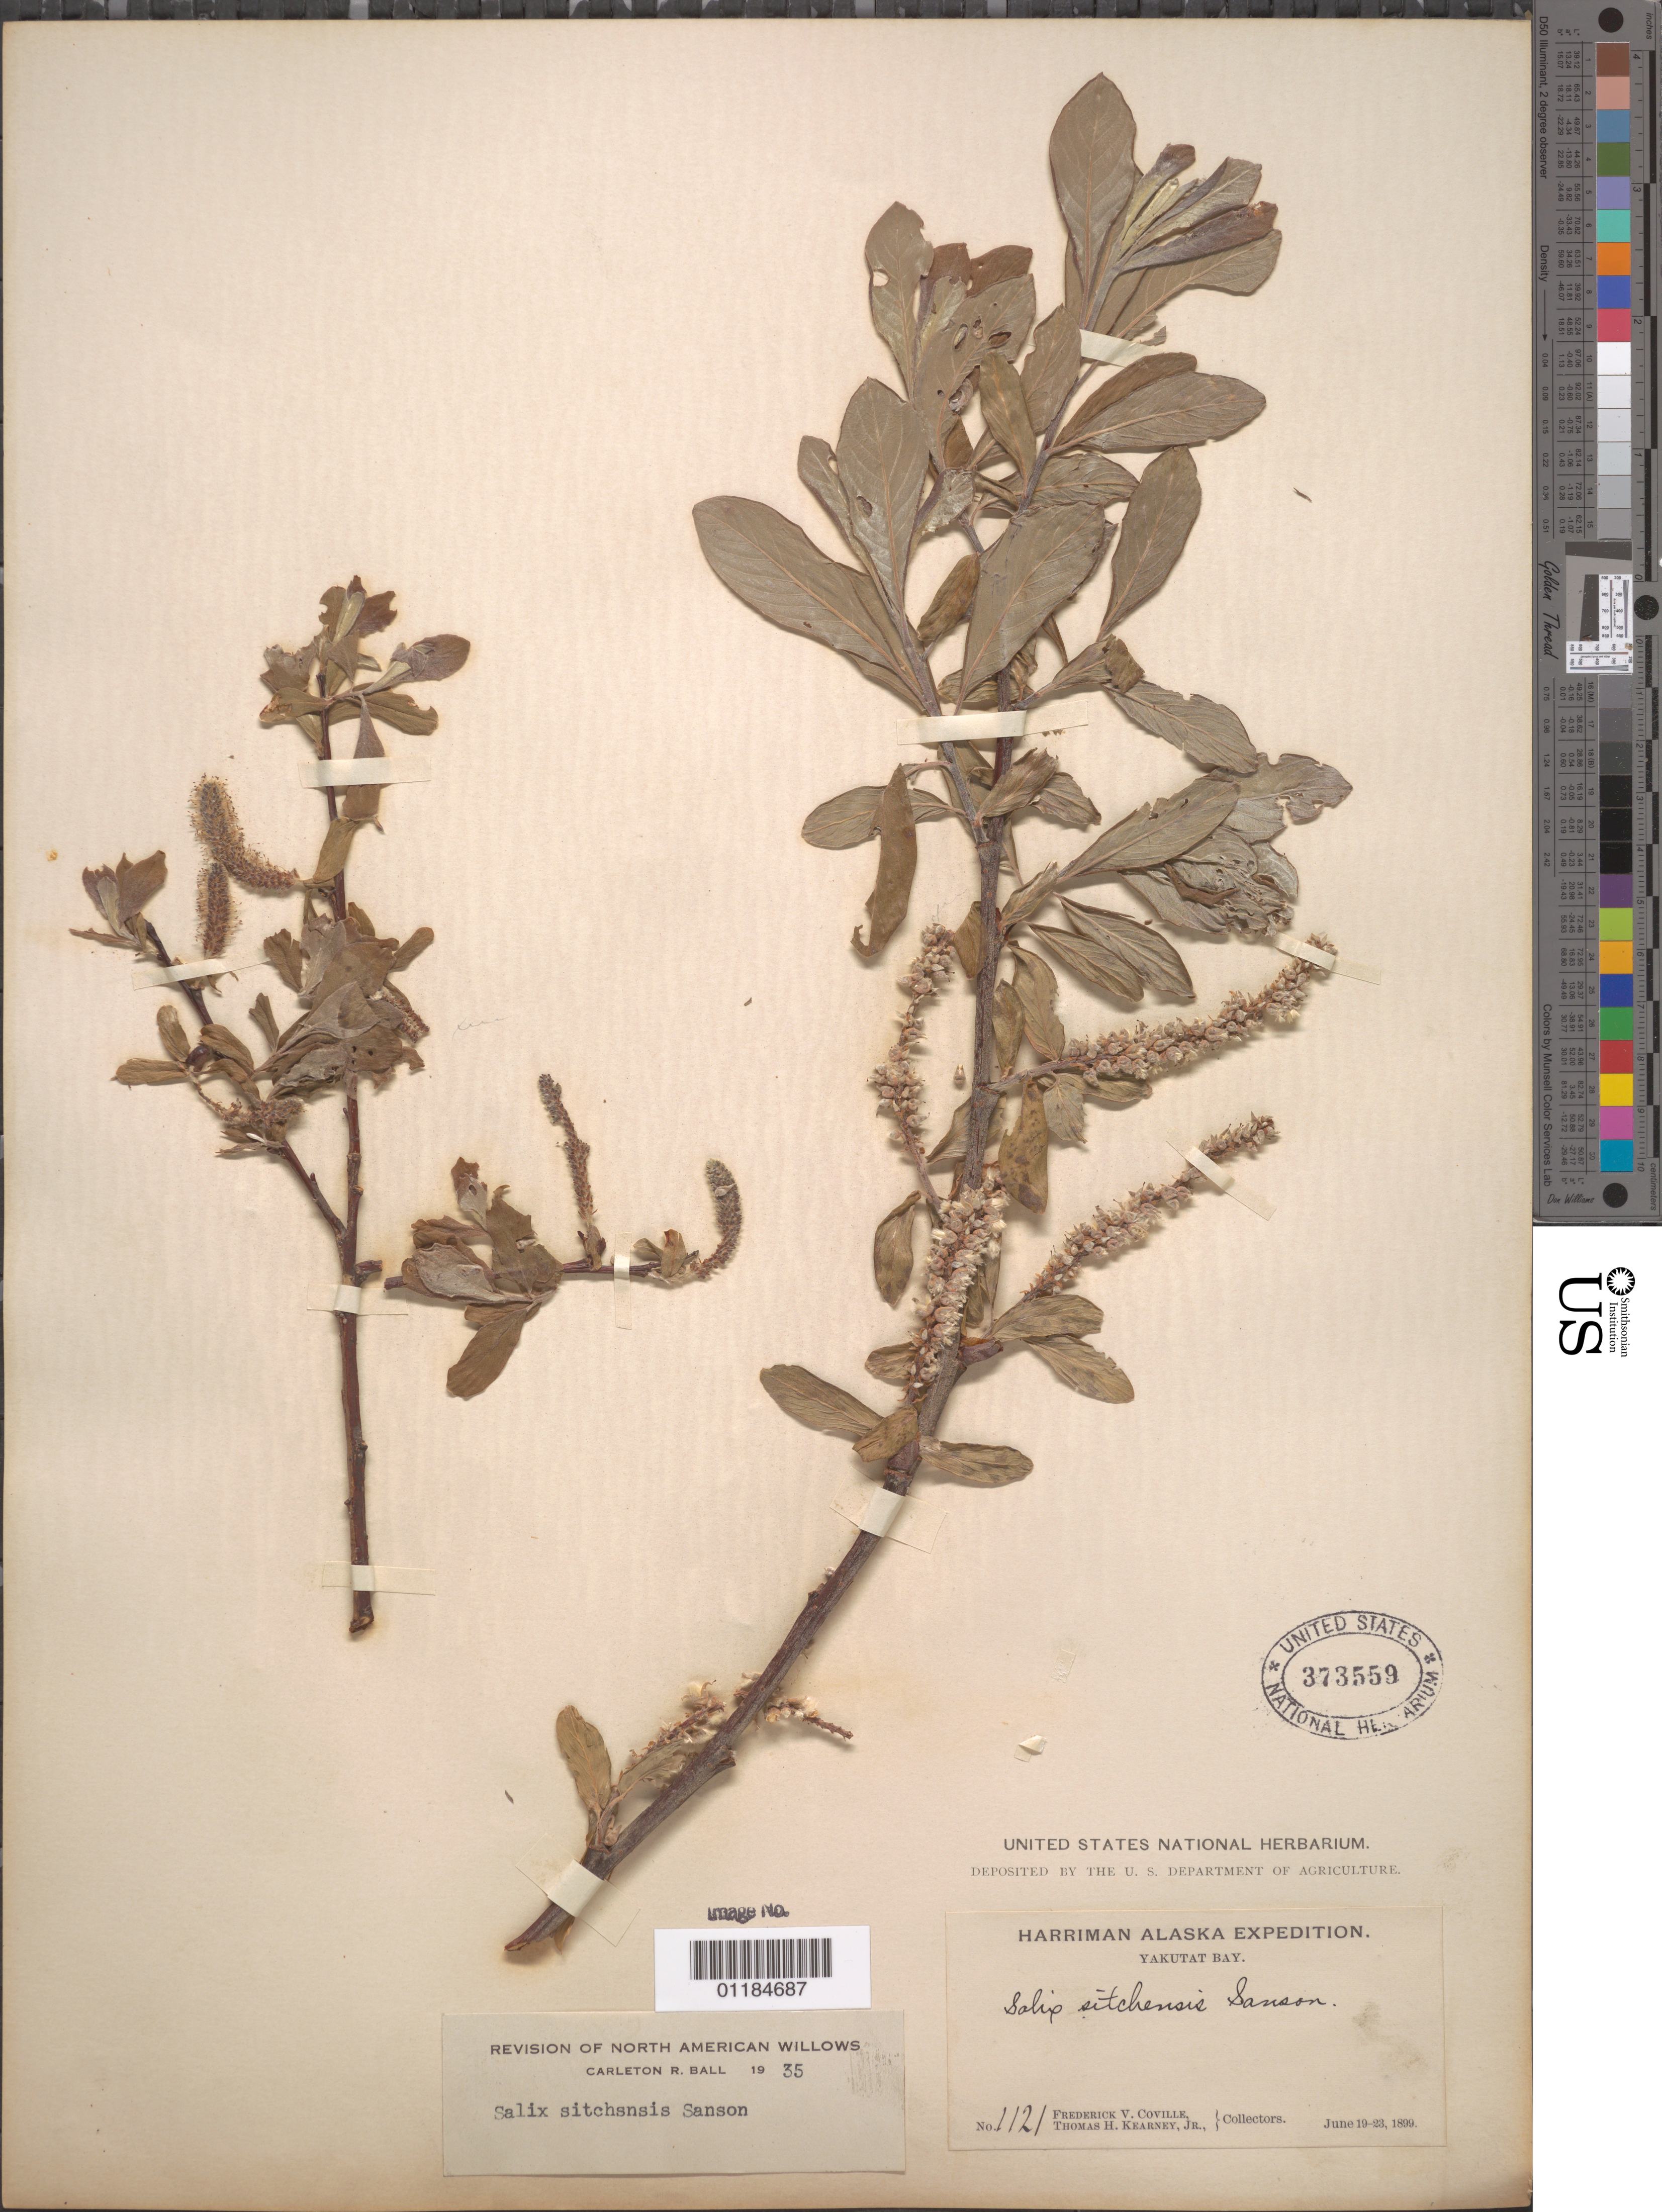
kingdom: Plantae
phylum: Tracheophyta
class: Magnoliopsida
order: Malpighiales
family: Salicaceae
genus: Salix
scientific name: Salix sitchensis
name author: Sanson ex Bong.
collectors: F. V. Coville & T. H. Kearney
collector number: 1121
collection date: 1899-06-19/1899-06-23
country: United States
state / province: Alaska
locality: Yakutat Bay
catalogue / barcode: US 373559